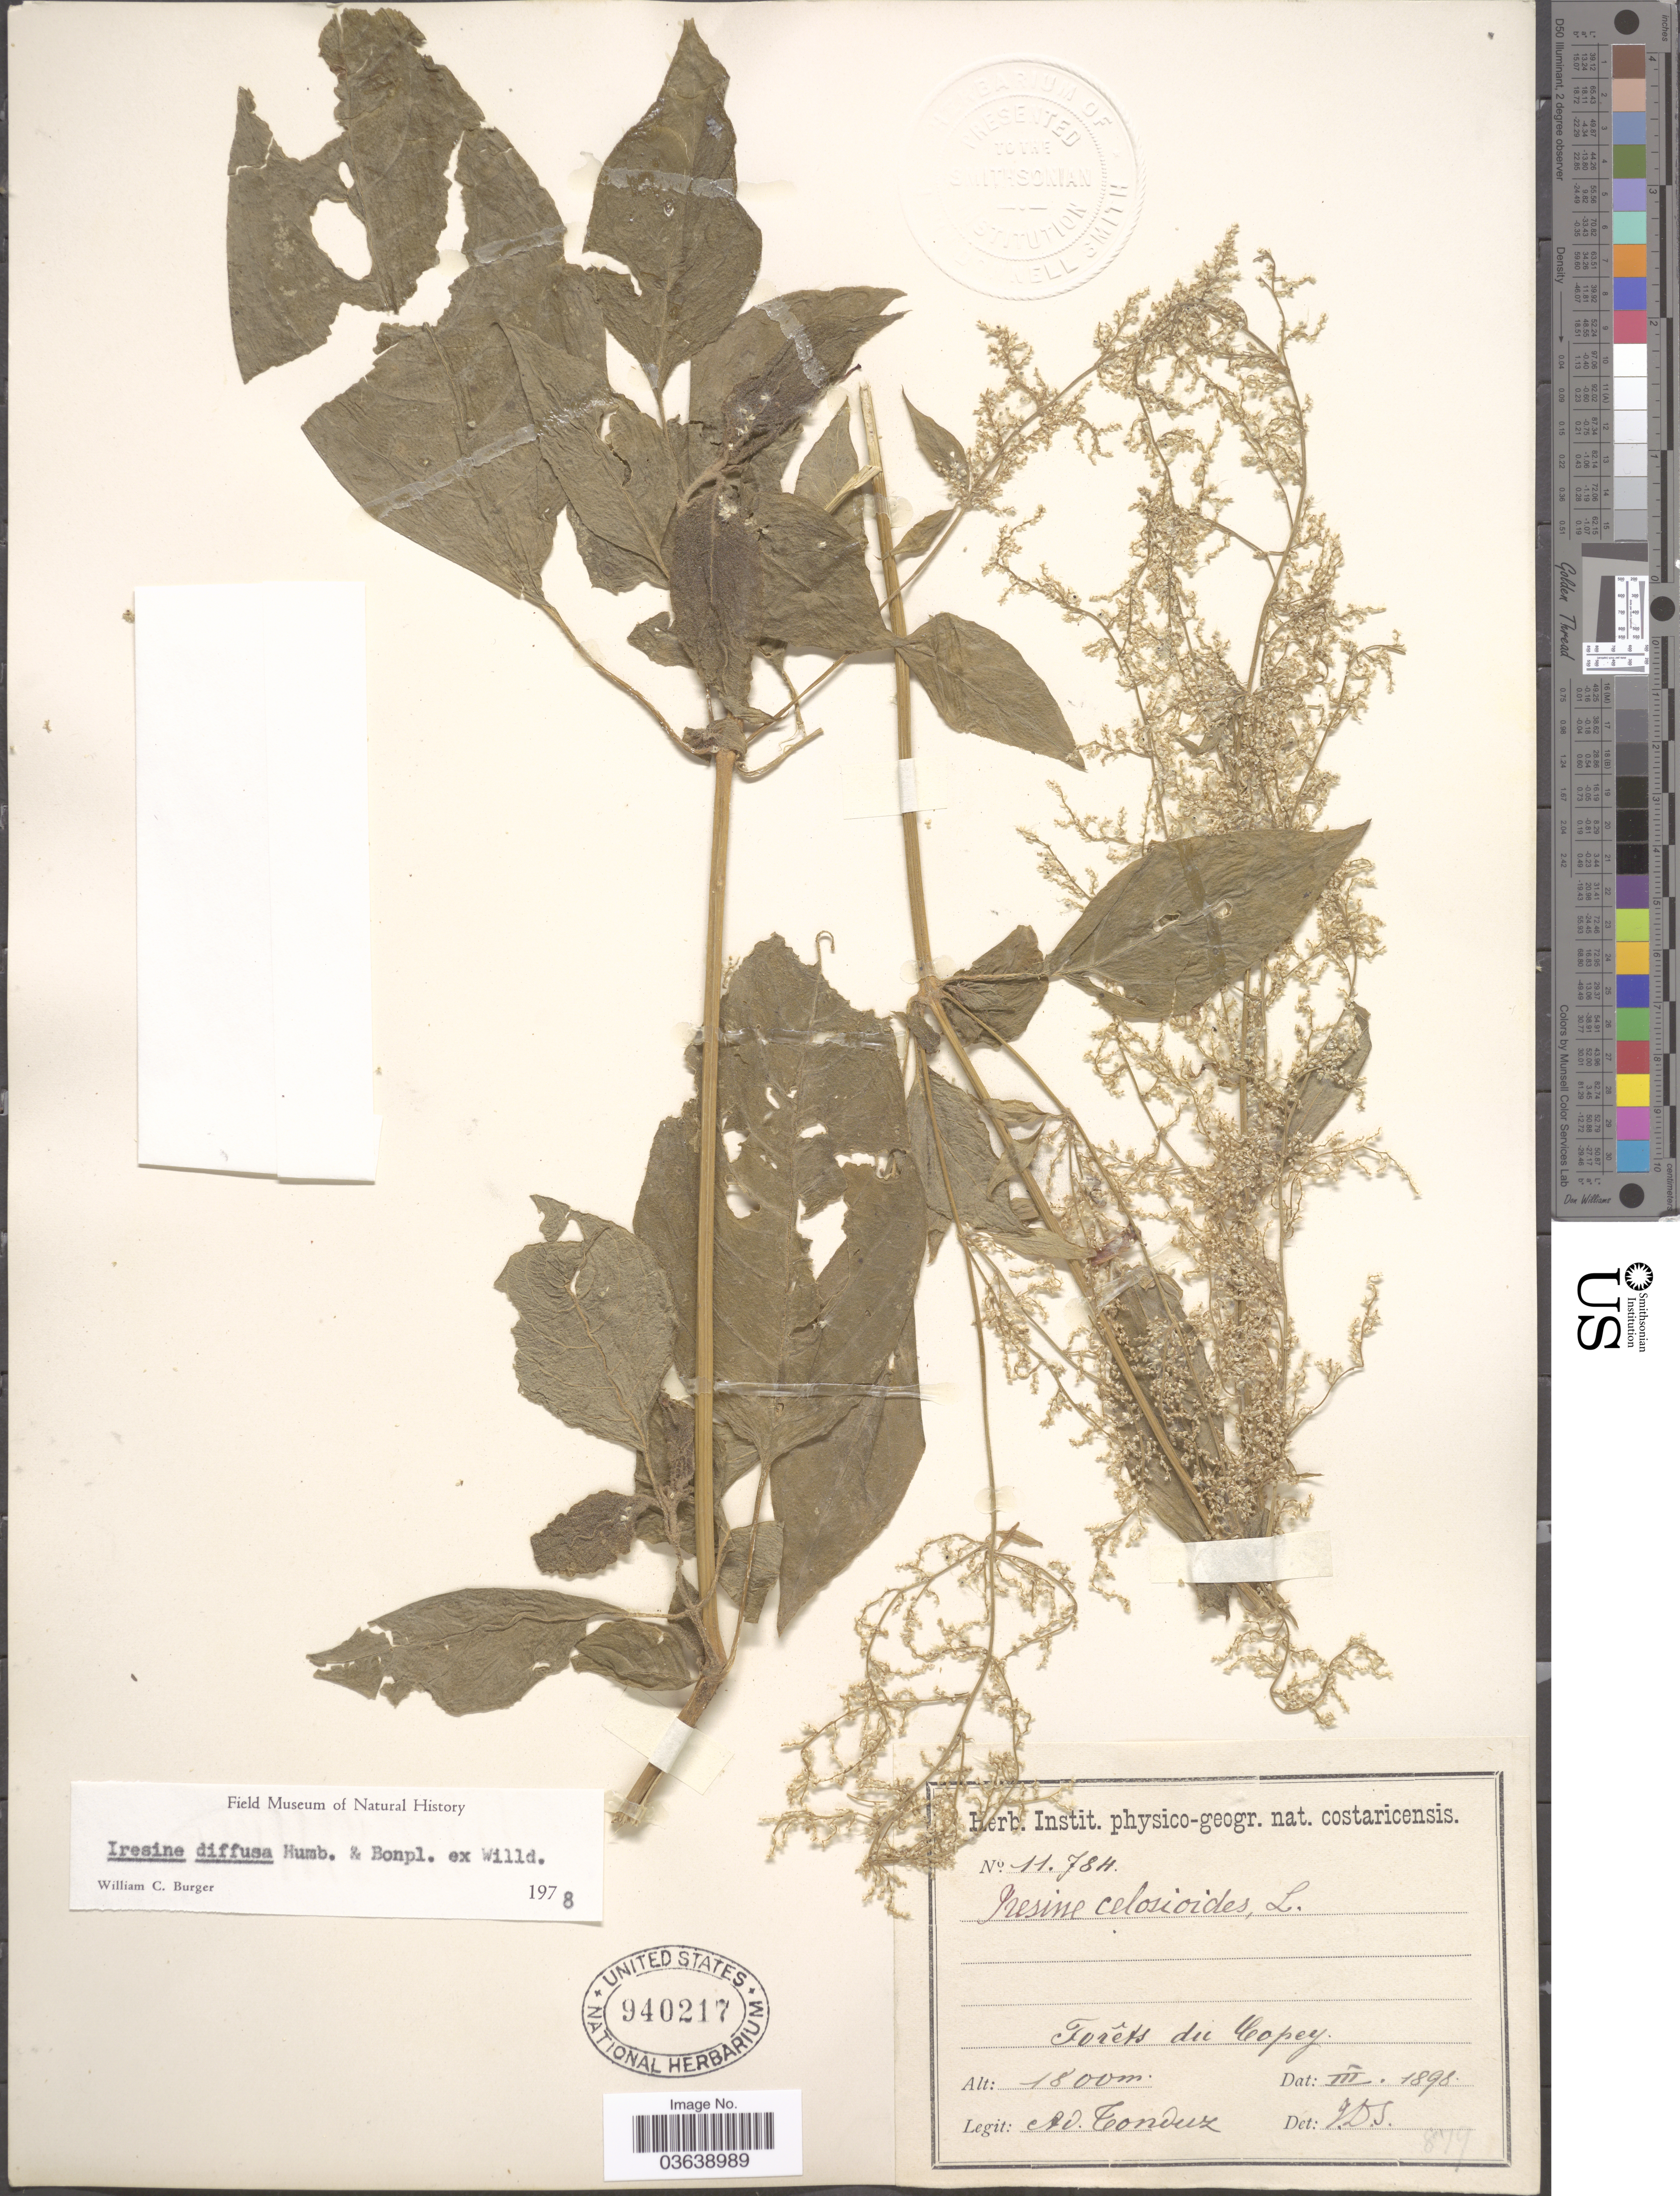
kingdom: Plantae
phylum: Tracheophyta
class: Magnoliopsida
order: Caryophyllales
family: Amaranthaceae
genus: Iresine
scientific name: Iresine celosia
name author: L.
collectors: A. Tonduz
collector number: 11784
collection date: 1898-03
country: Costa Rica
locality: Forêts du Copey.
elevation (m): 1800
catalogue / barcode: US 940217